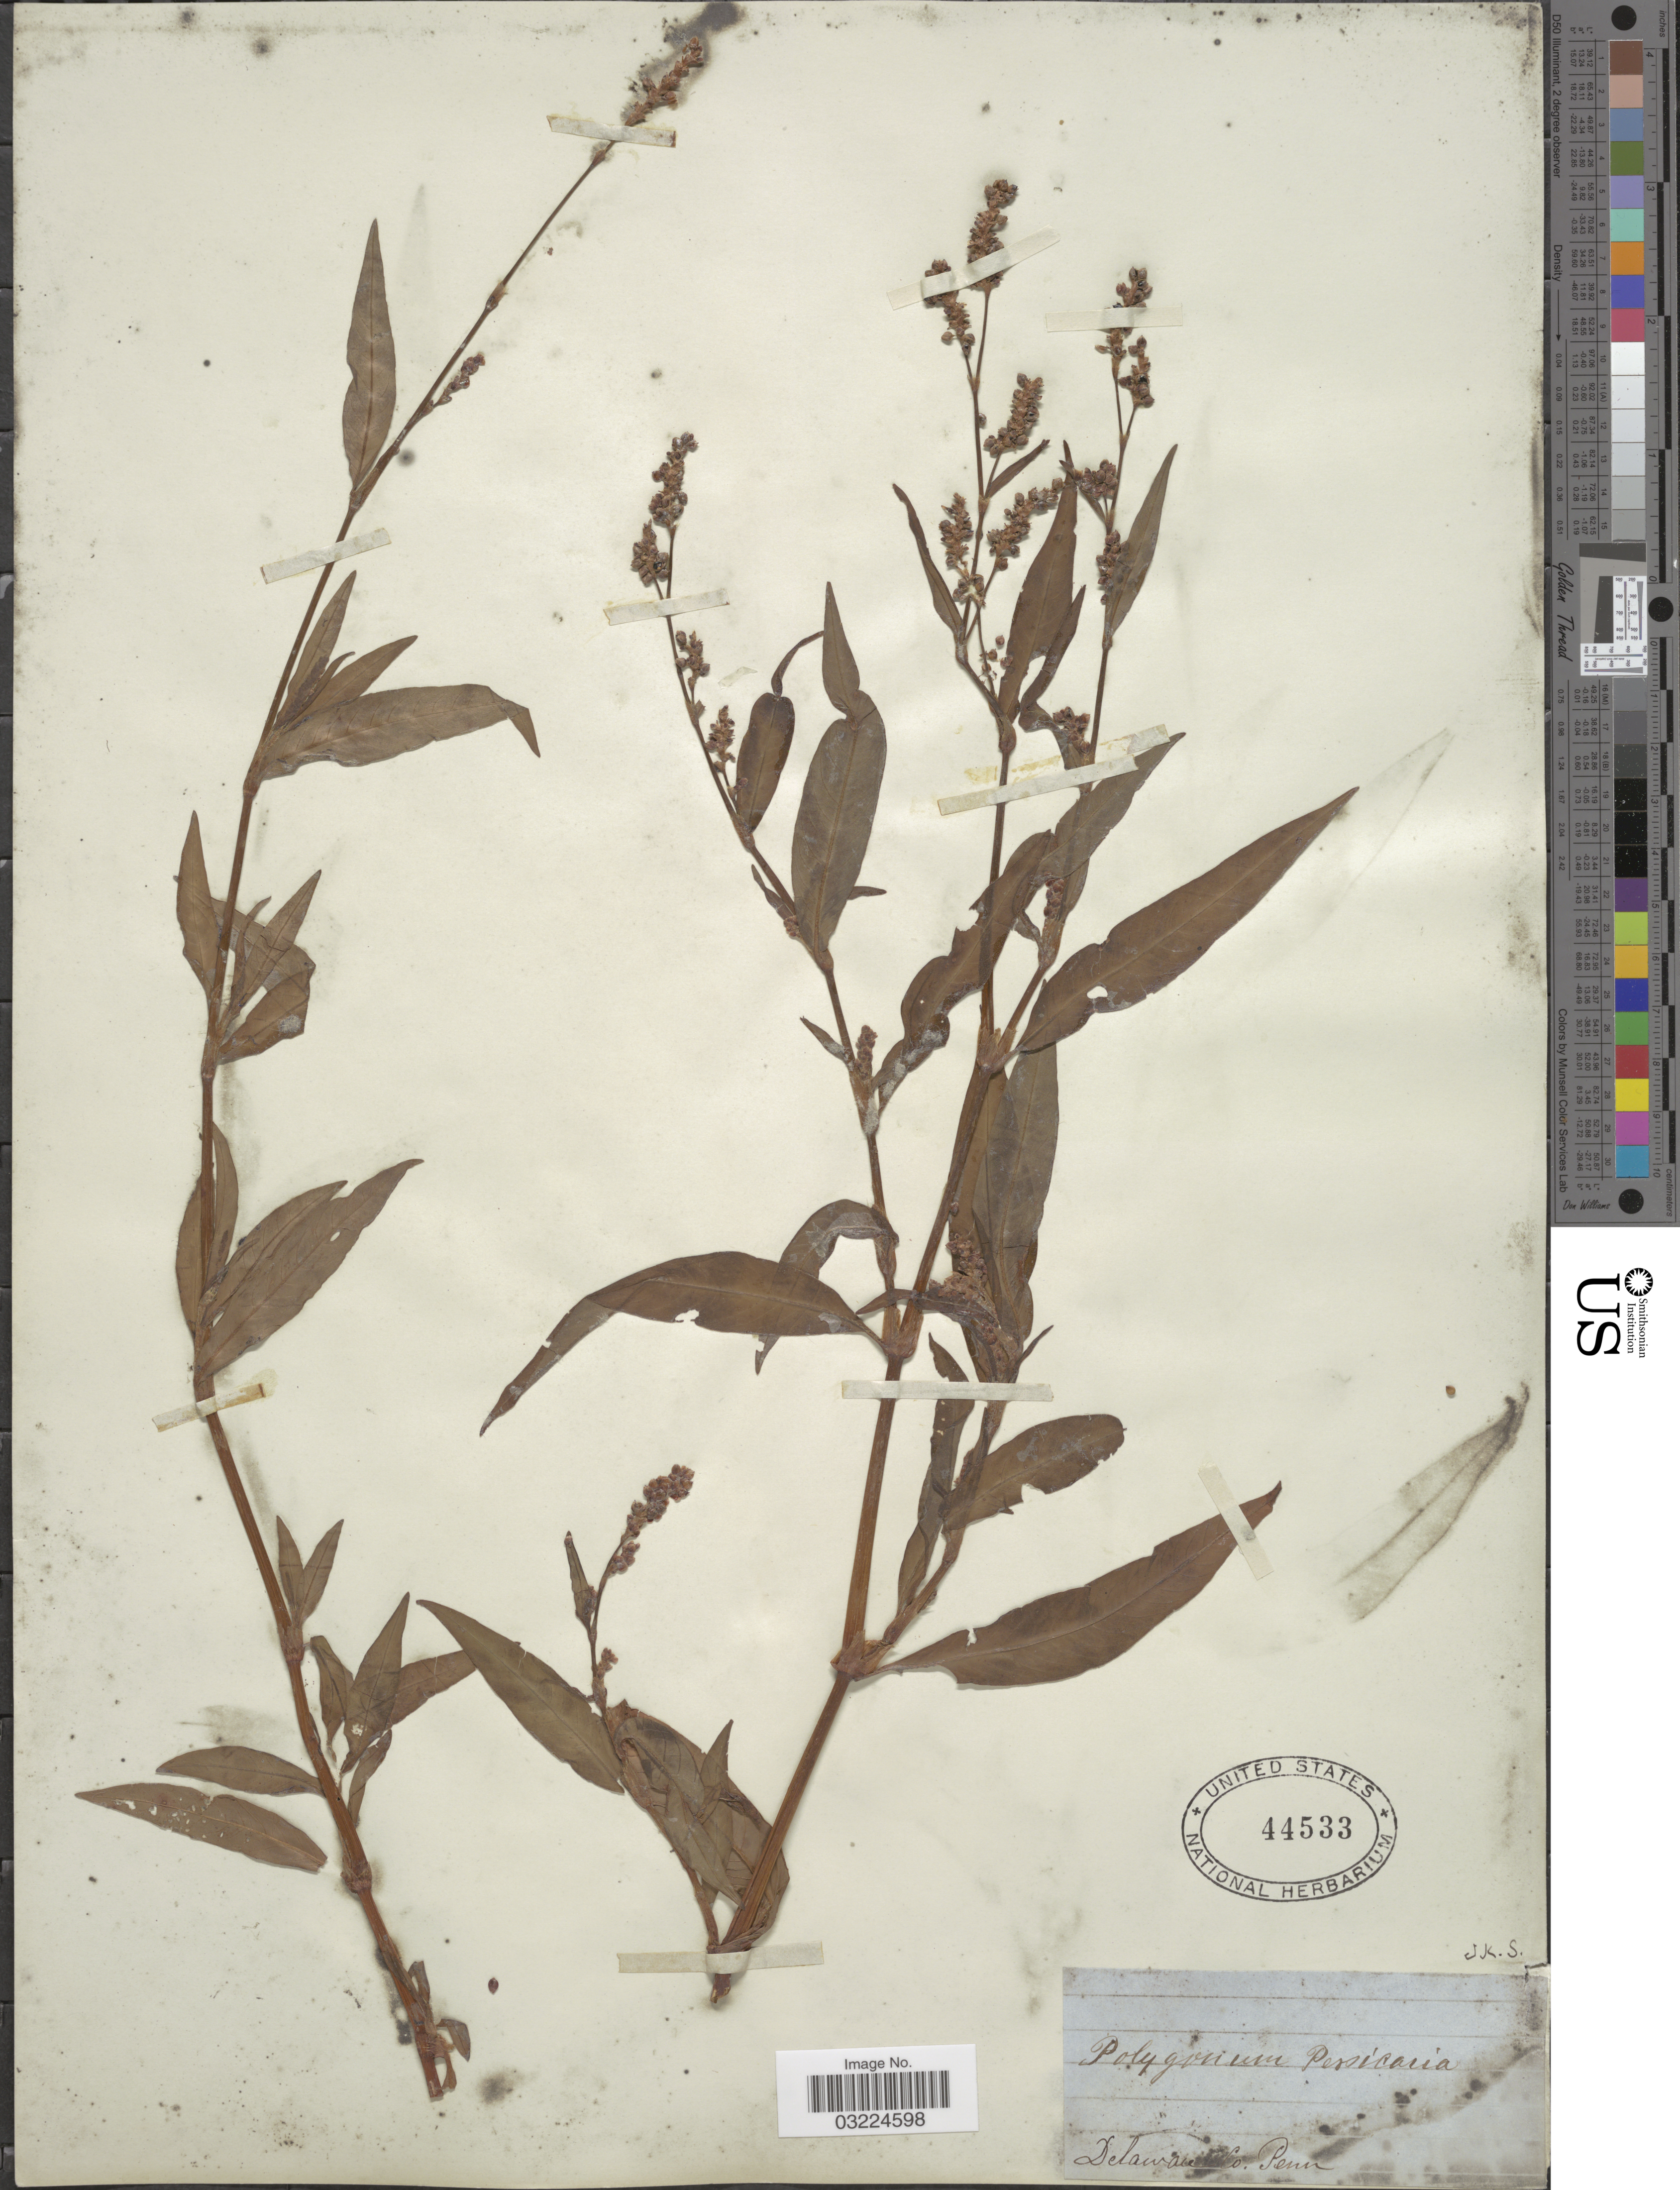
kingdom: Plantae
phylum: Tracheophyta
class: Magnoliopsida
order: Caryophyllales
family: Polygonaceae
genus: Persicaria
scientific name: Persicaria maculosa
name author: S.F. Gray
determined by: Atha, D. E.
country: United States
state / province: Pennsylvania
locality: Delaware Co.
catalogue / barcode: US 44533